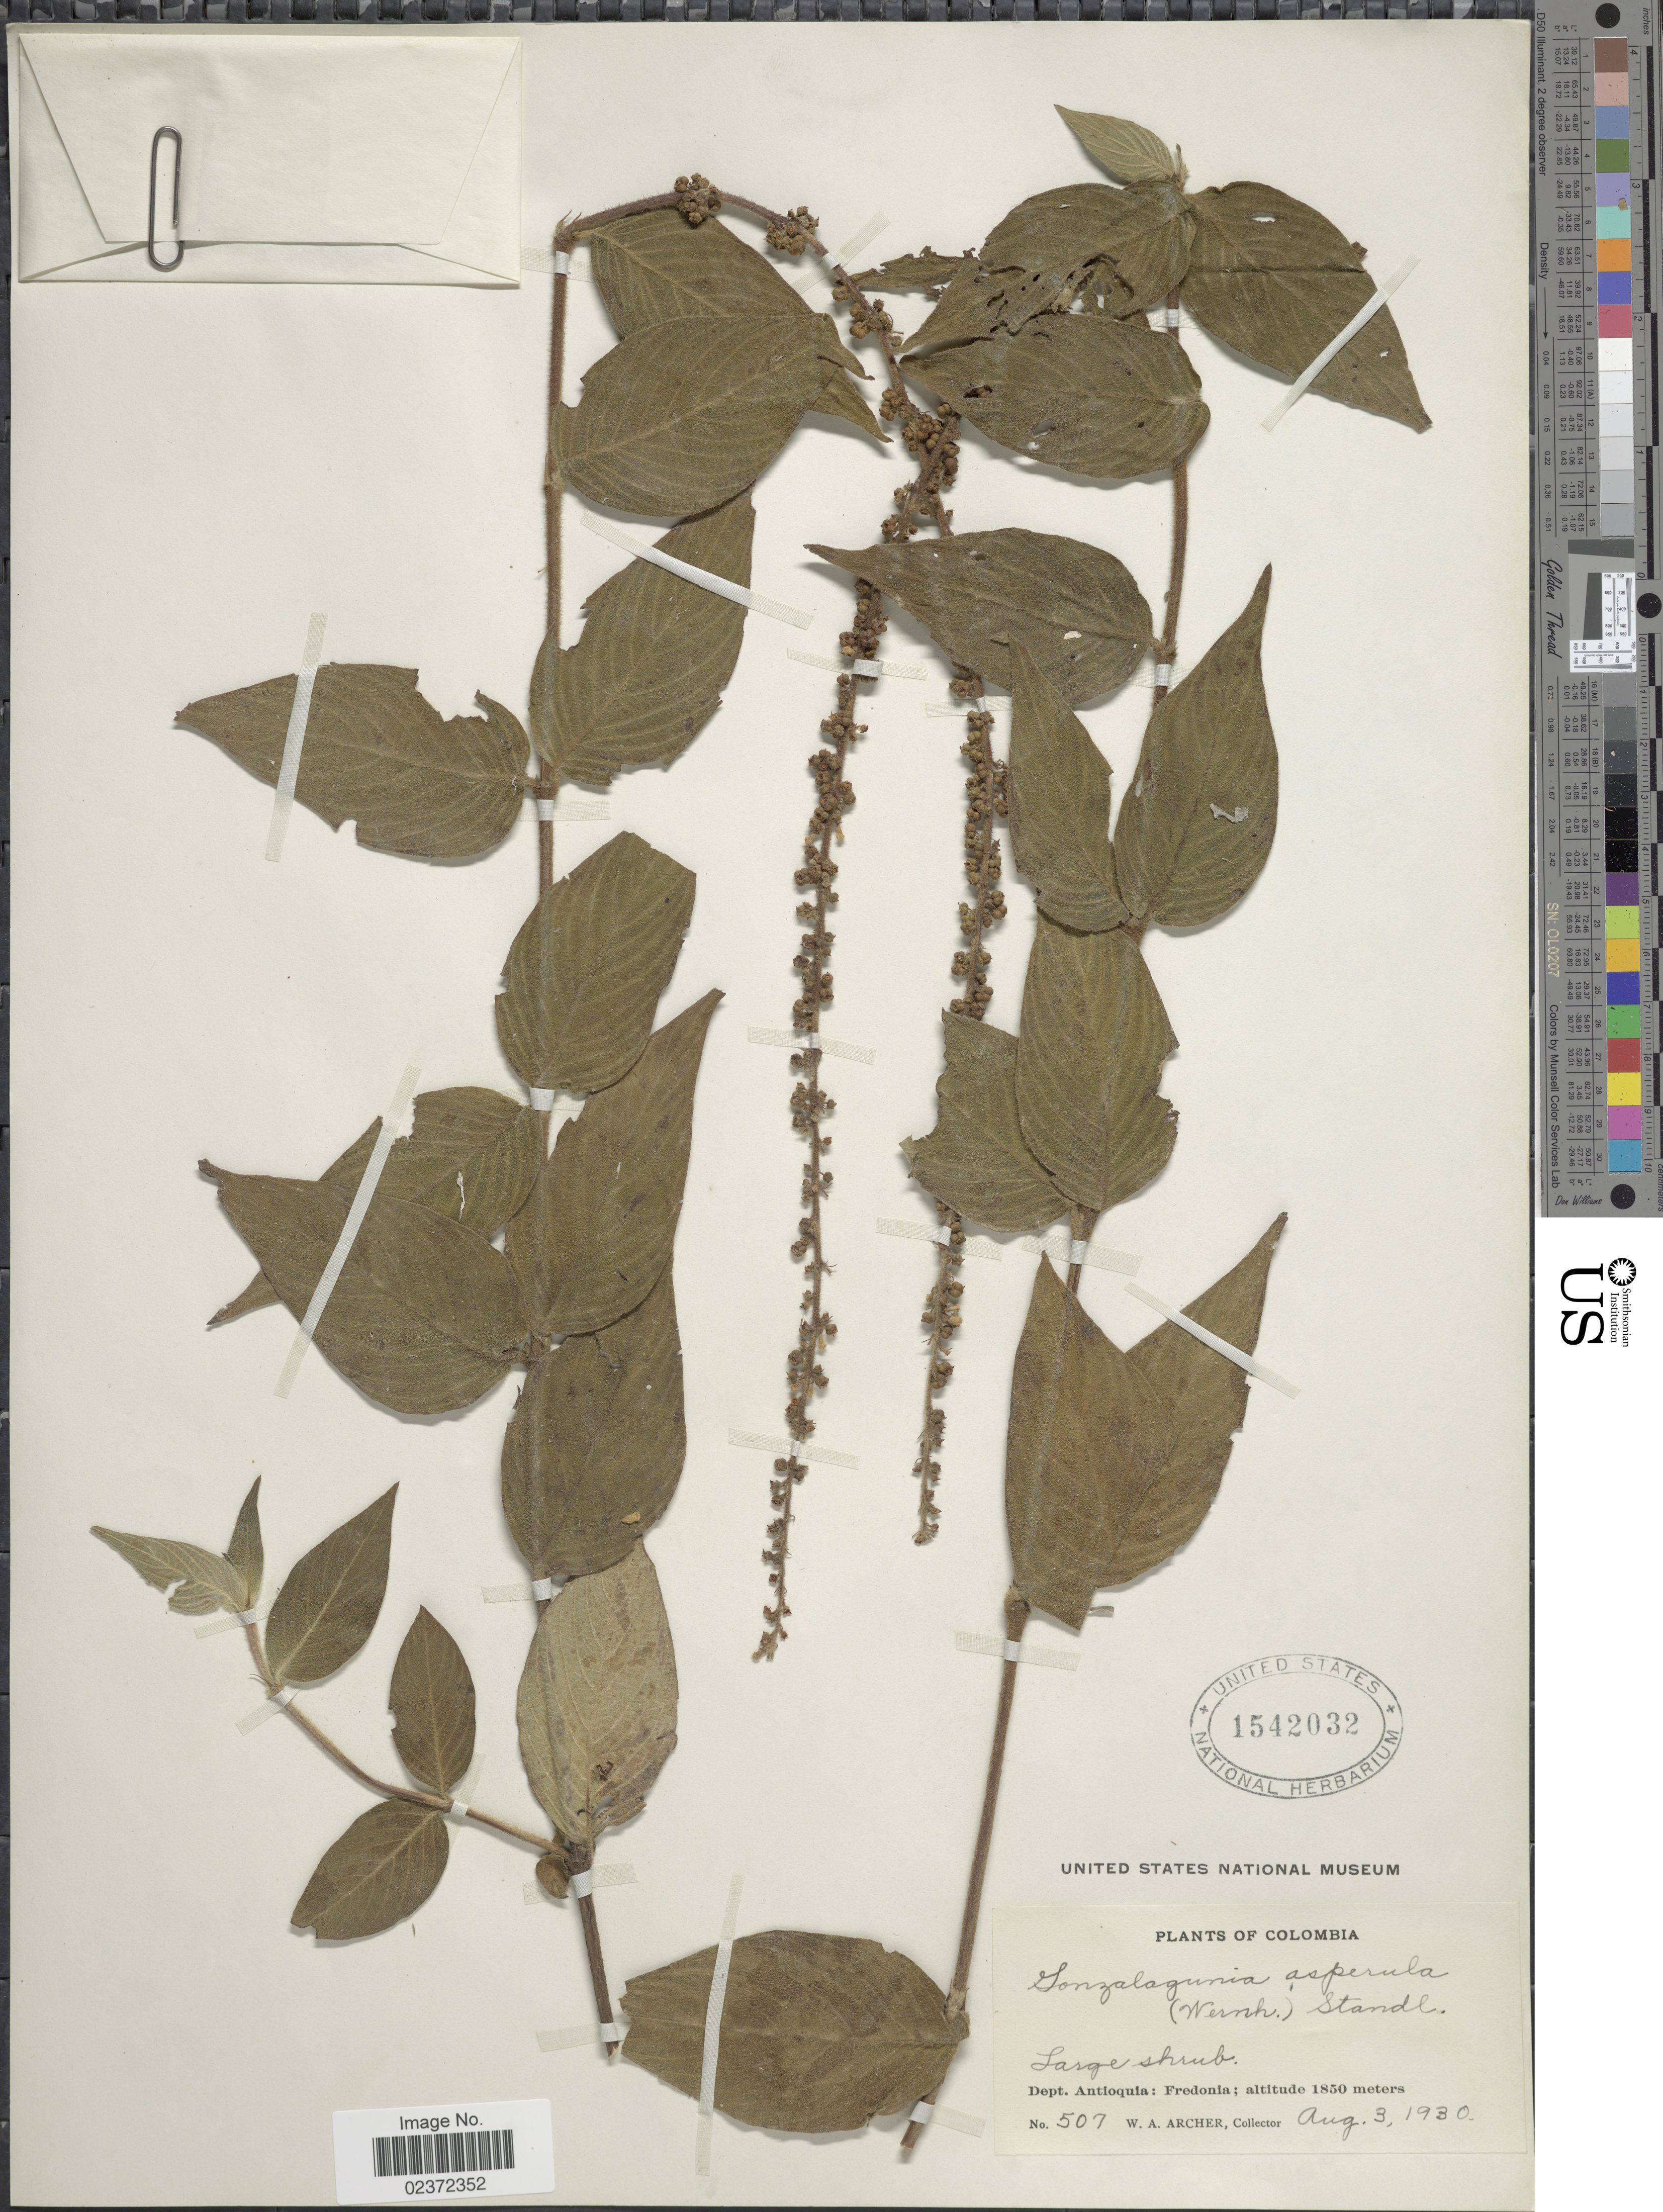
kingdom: Plantae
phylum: Tracheophyta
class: Magnoliopsida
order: Gentianales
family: Rubiaceae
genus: Gonzalagunia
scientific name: Gonzalagunia asperula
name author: (Wernham) Standl.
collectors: W. A. Archer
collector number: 507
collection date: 1930-08-03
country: Colombia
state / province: Antioquia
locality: Fredonia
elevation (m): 1850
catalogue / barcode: US 1542032